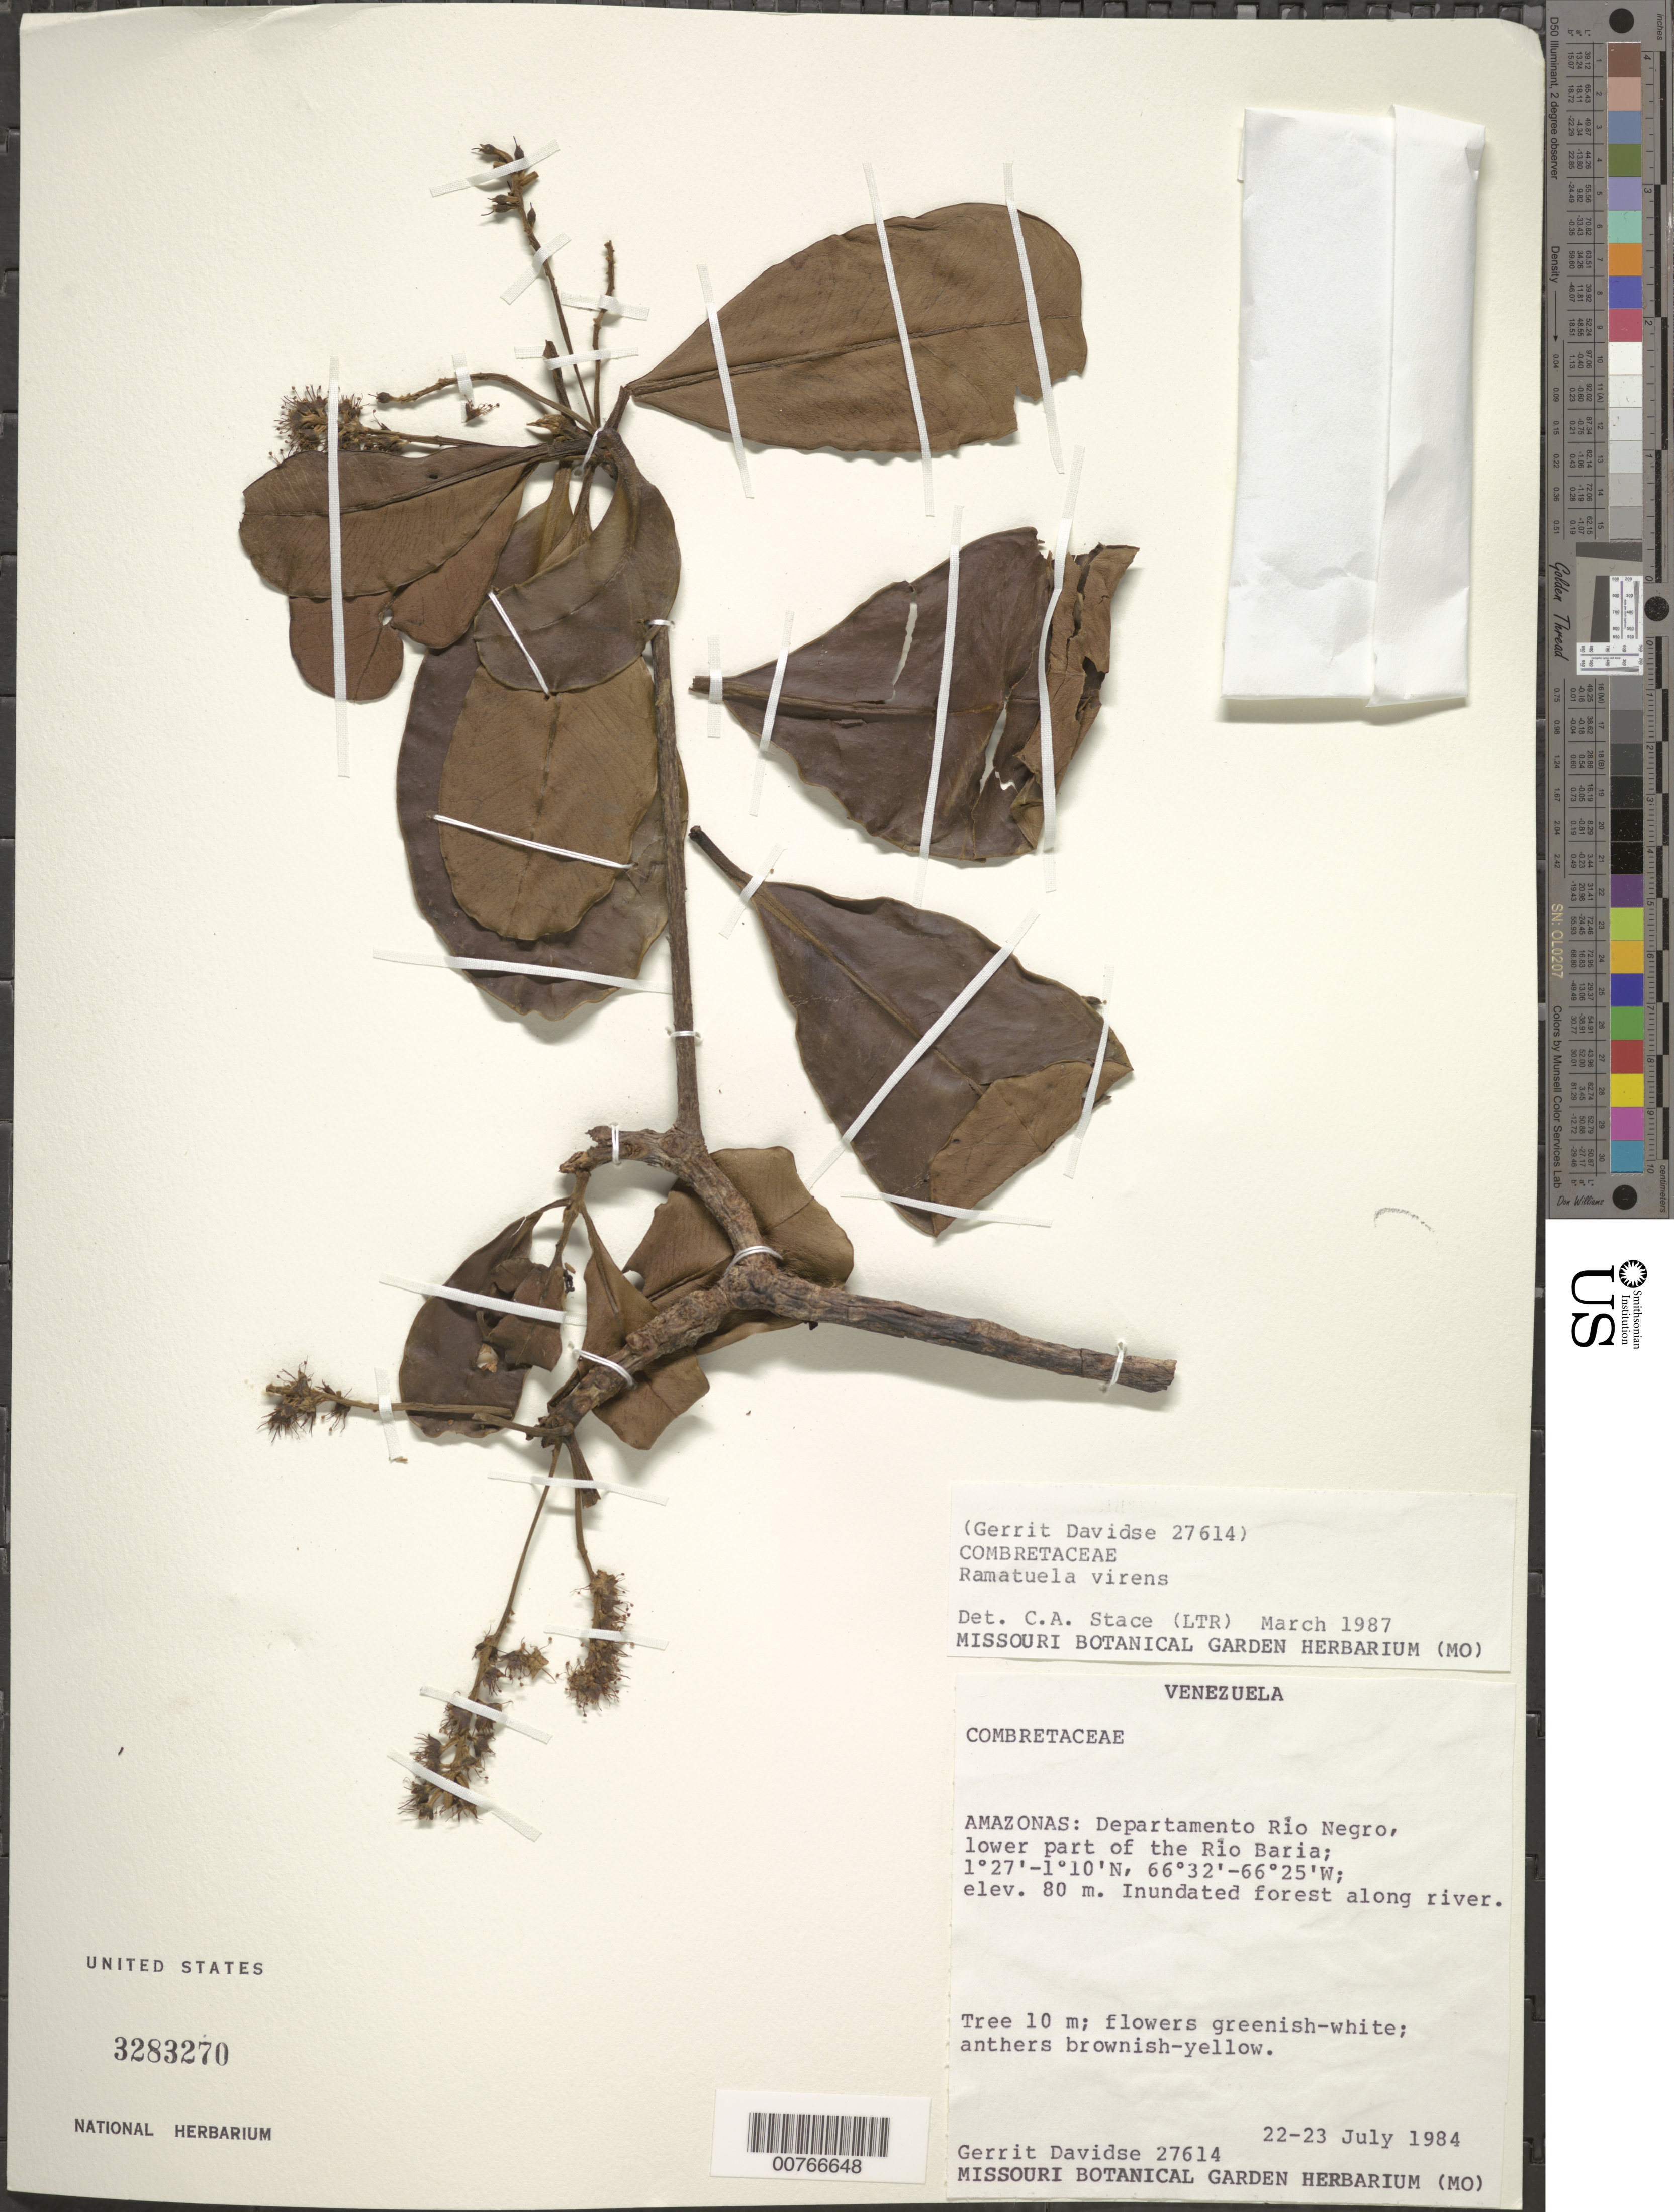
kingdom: Plantae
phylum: Tracheophyta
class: Magnoliopsida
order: Myrtales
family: Combretaceae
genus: Terminalia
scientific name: Terminalia virens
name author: (Spruce ex Eichler) Alwan & Stace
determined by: Stace, C. A.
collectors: G. Davidse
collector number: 27614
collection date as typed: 22-Jul-84 to 23-Jul-84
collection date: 1984-07-22/1984-07-23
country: Venezuela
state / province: Amazonas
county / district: Río Negro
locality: Río Baria, lower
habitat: Inundated forest along river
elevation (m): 80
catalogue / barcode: US 3283270